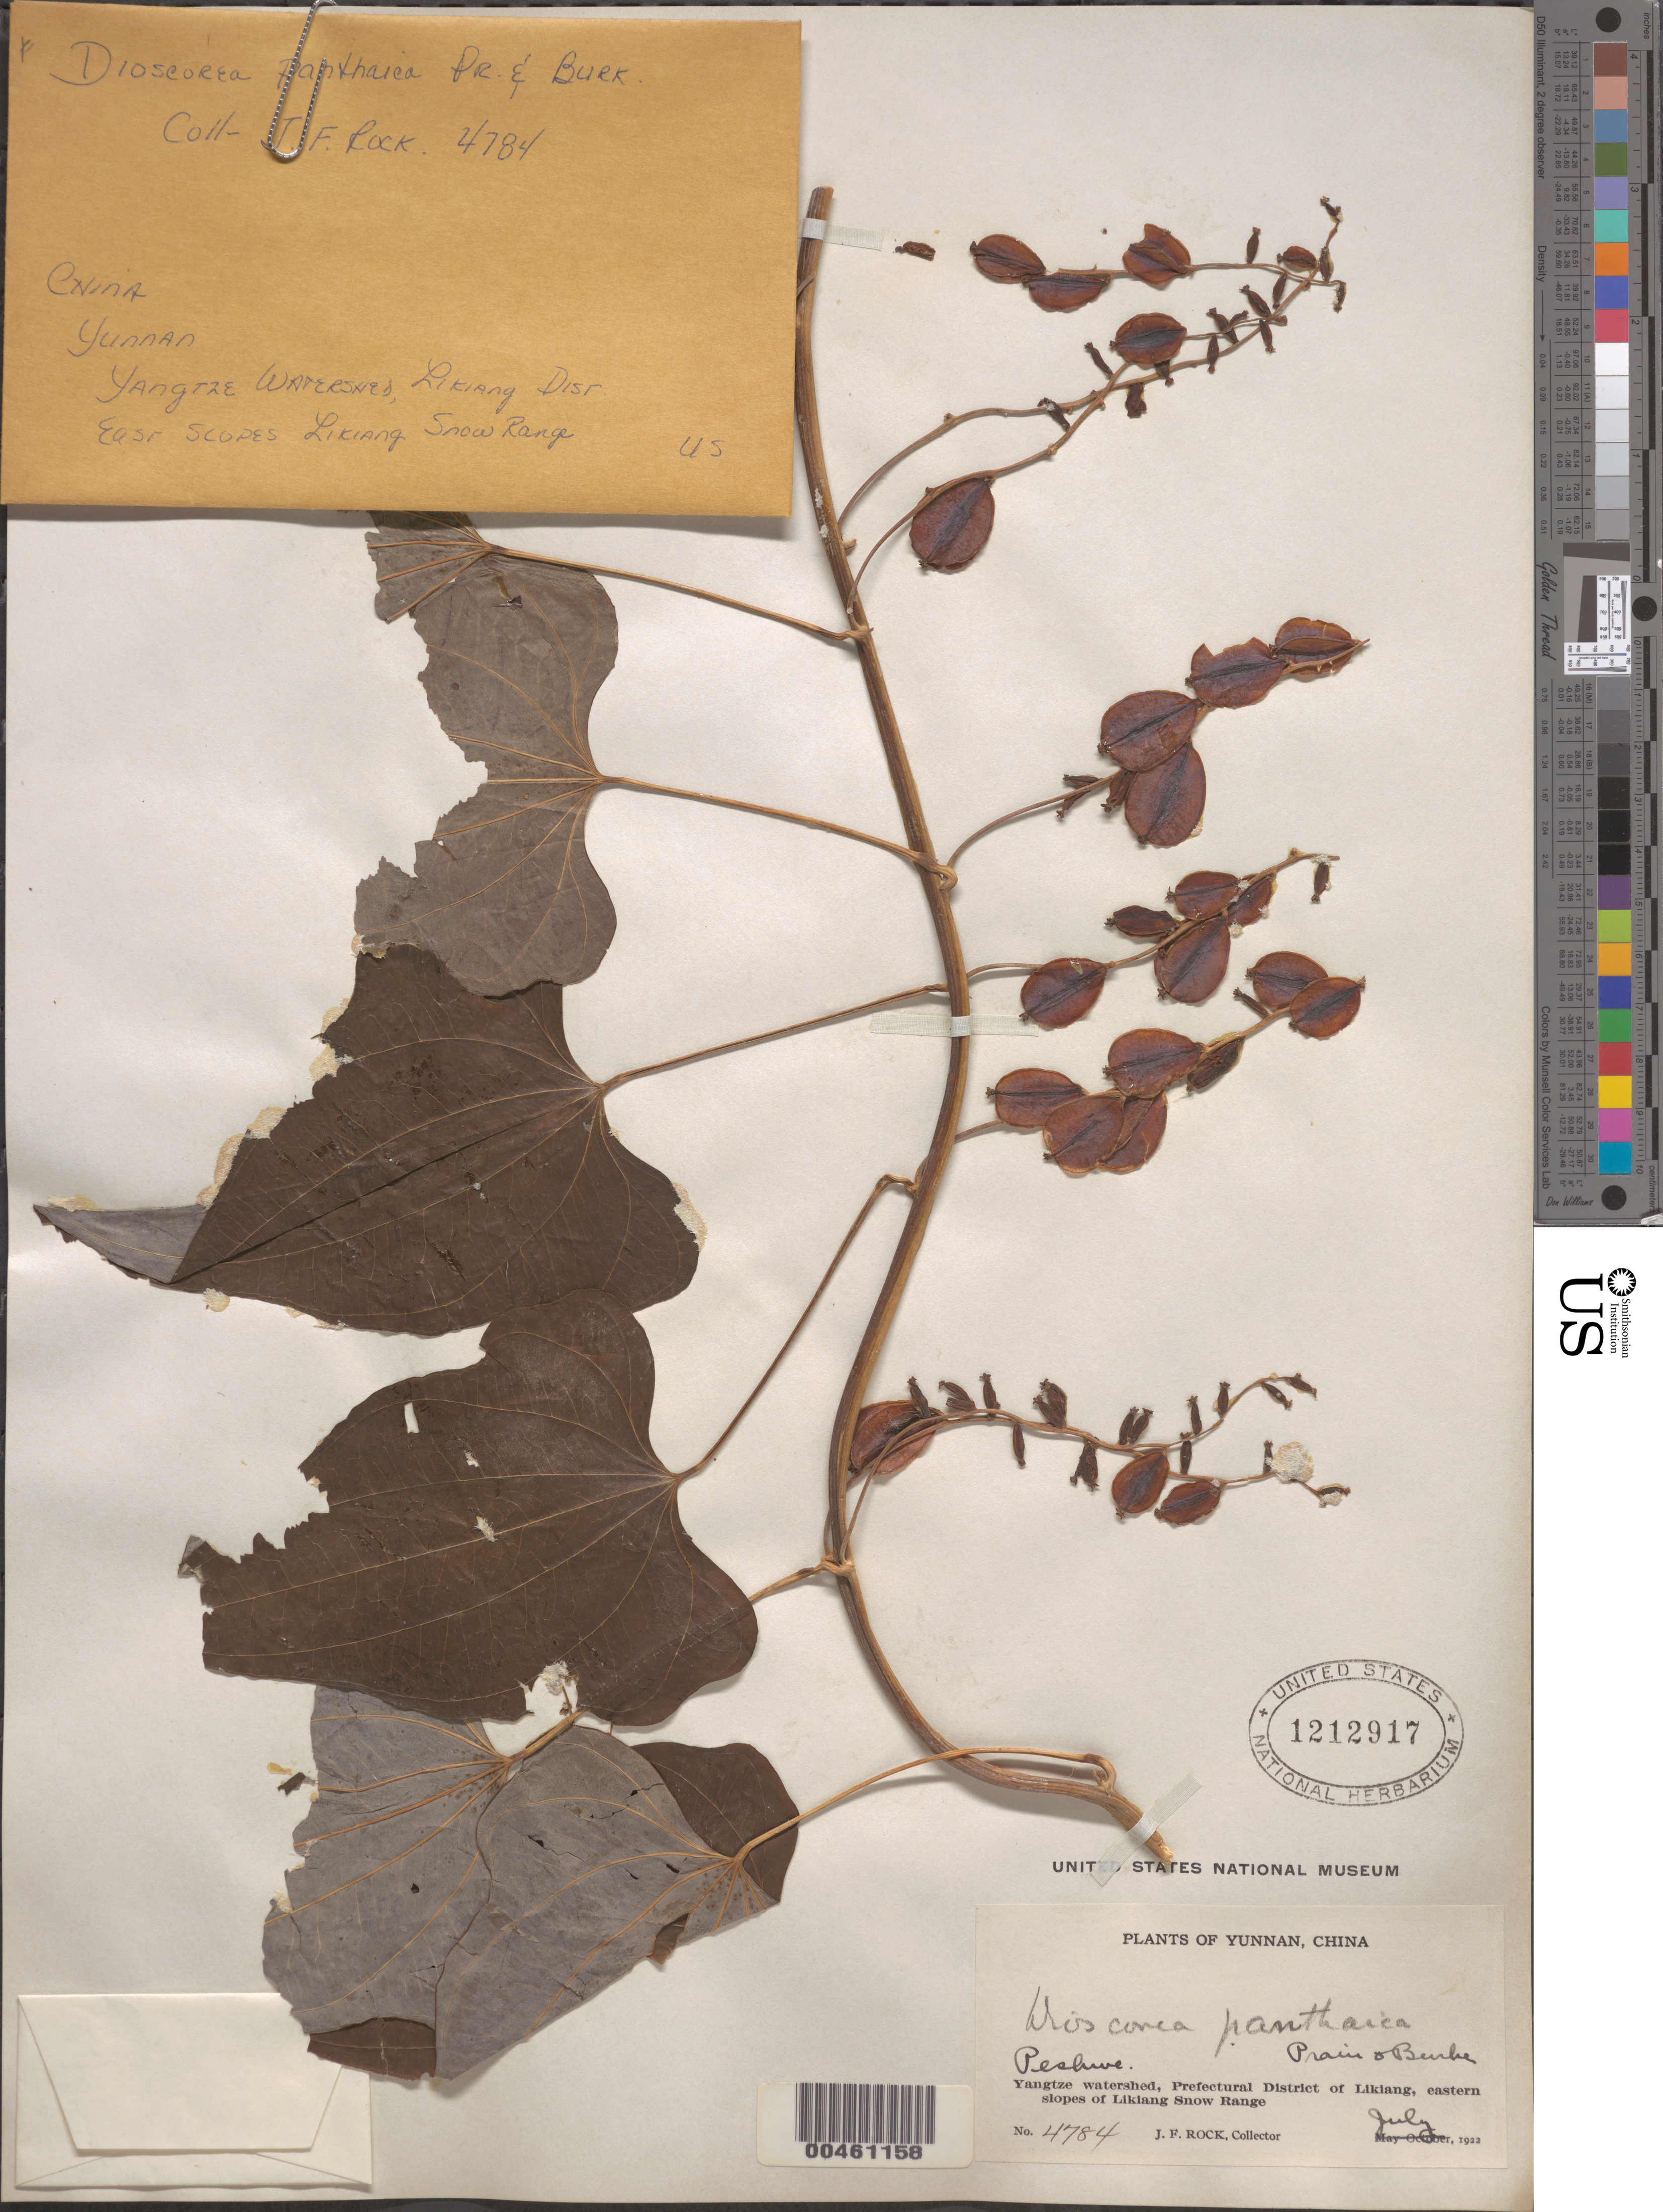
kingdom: Plantae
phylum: Tracheophyta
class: Liliopsida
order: Dioscoreales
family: Dioscoreaceae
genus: Dioscorea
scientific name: Dioscorea panthaica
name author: Prain & Burkill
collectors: J. F. Rock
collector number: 4784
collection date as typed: Jul 1922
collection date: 1922-07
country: China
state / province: Yunnan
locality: Yangtze watershed, Prefectural District of Likiang, eastern slopes of Likiang snow range, Likiang (Dayan) District (?)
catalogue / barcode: US 1212917